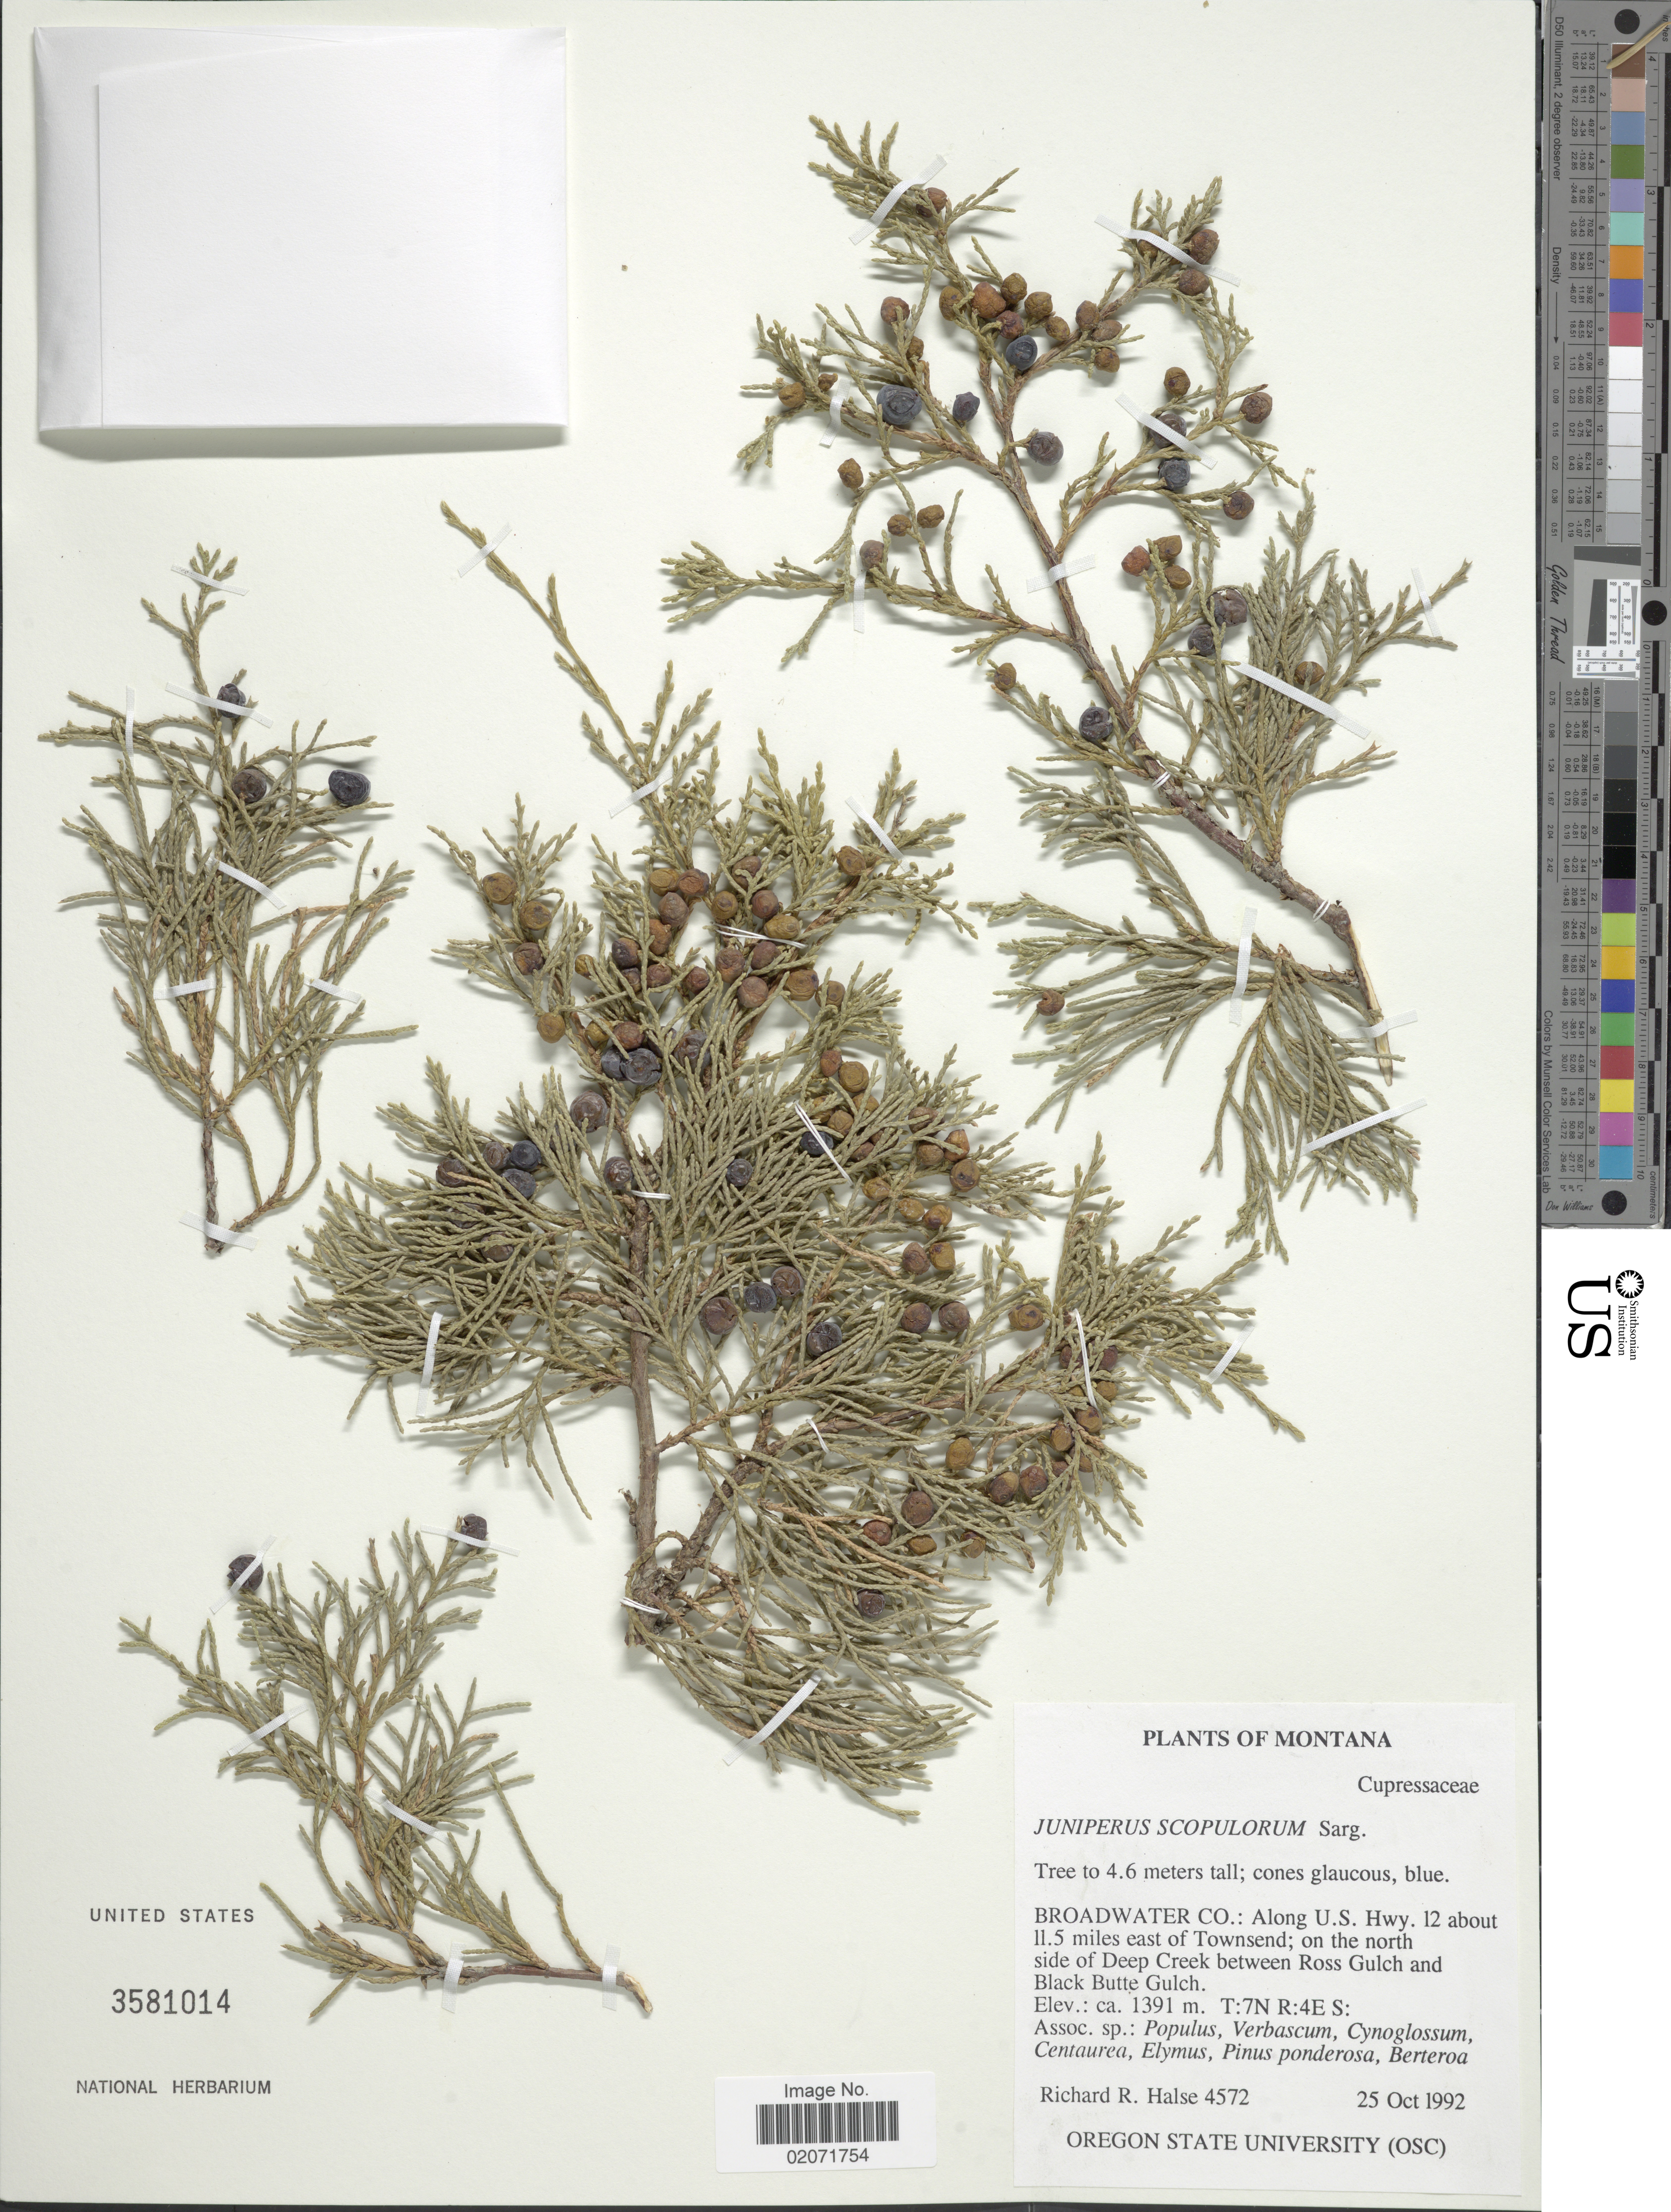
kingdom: Plantae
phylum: Tracheophyta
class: Pinopsida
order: Pinales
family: Cupressaceae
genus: Juniperus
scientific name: Juniperus scopulorum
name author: Sarg.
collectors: R. Halse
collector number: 4572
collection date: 1992-10-25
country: United States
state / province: Montana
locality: Musselshell CO: Along U.S. Hwy.12 about 10 miles southwest of Roundup or 6.1 miles west of the junction of U.S. Hwy.12 and State Hwy. 381. T:7N R:24E S:27.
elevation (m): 1037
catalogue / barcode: US 3581014